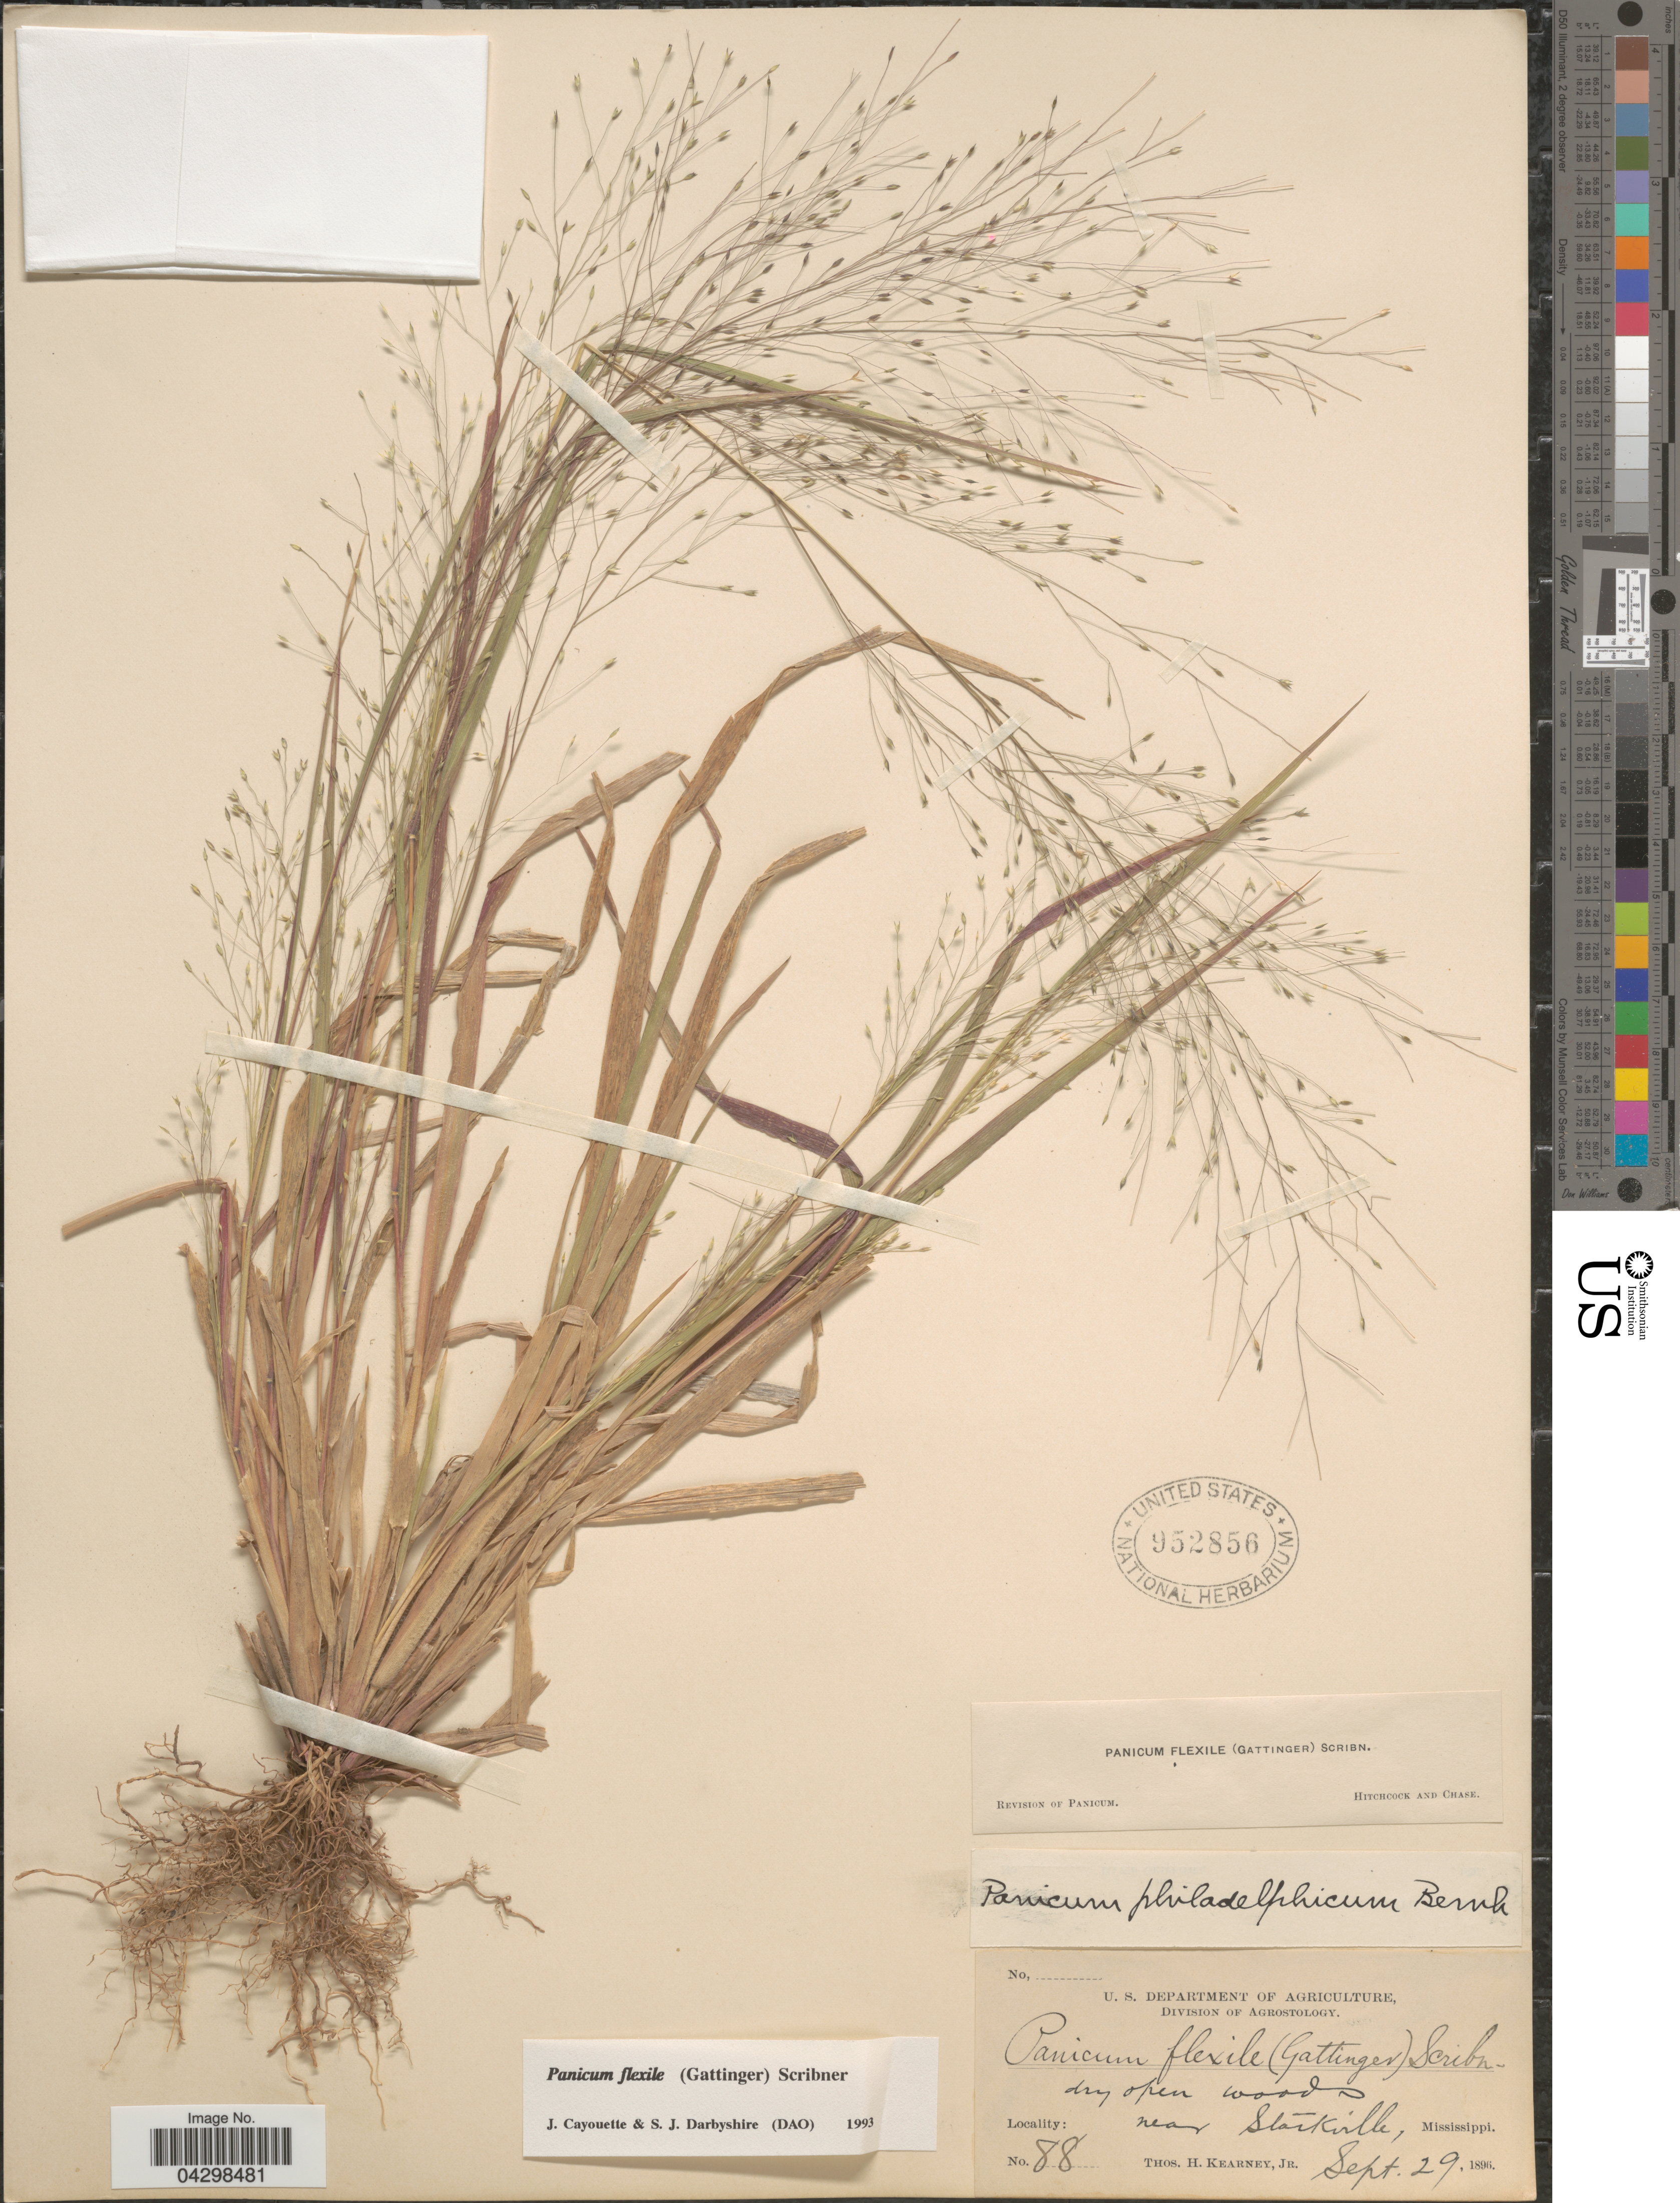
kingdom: Plantae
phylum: Tracheophyta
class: Liliopsida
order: Poales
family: Poaceae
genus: Panicum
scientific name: Panicum flexile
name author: (Gatt.) Scribn.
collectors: T. H. Kearney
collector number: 88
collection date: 1896-09-29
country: United States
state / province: Mississippi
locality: Dry open woods near Starkville.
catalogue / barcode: US 952856